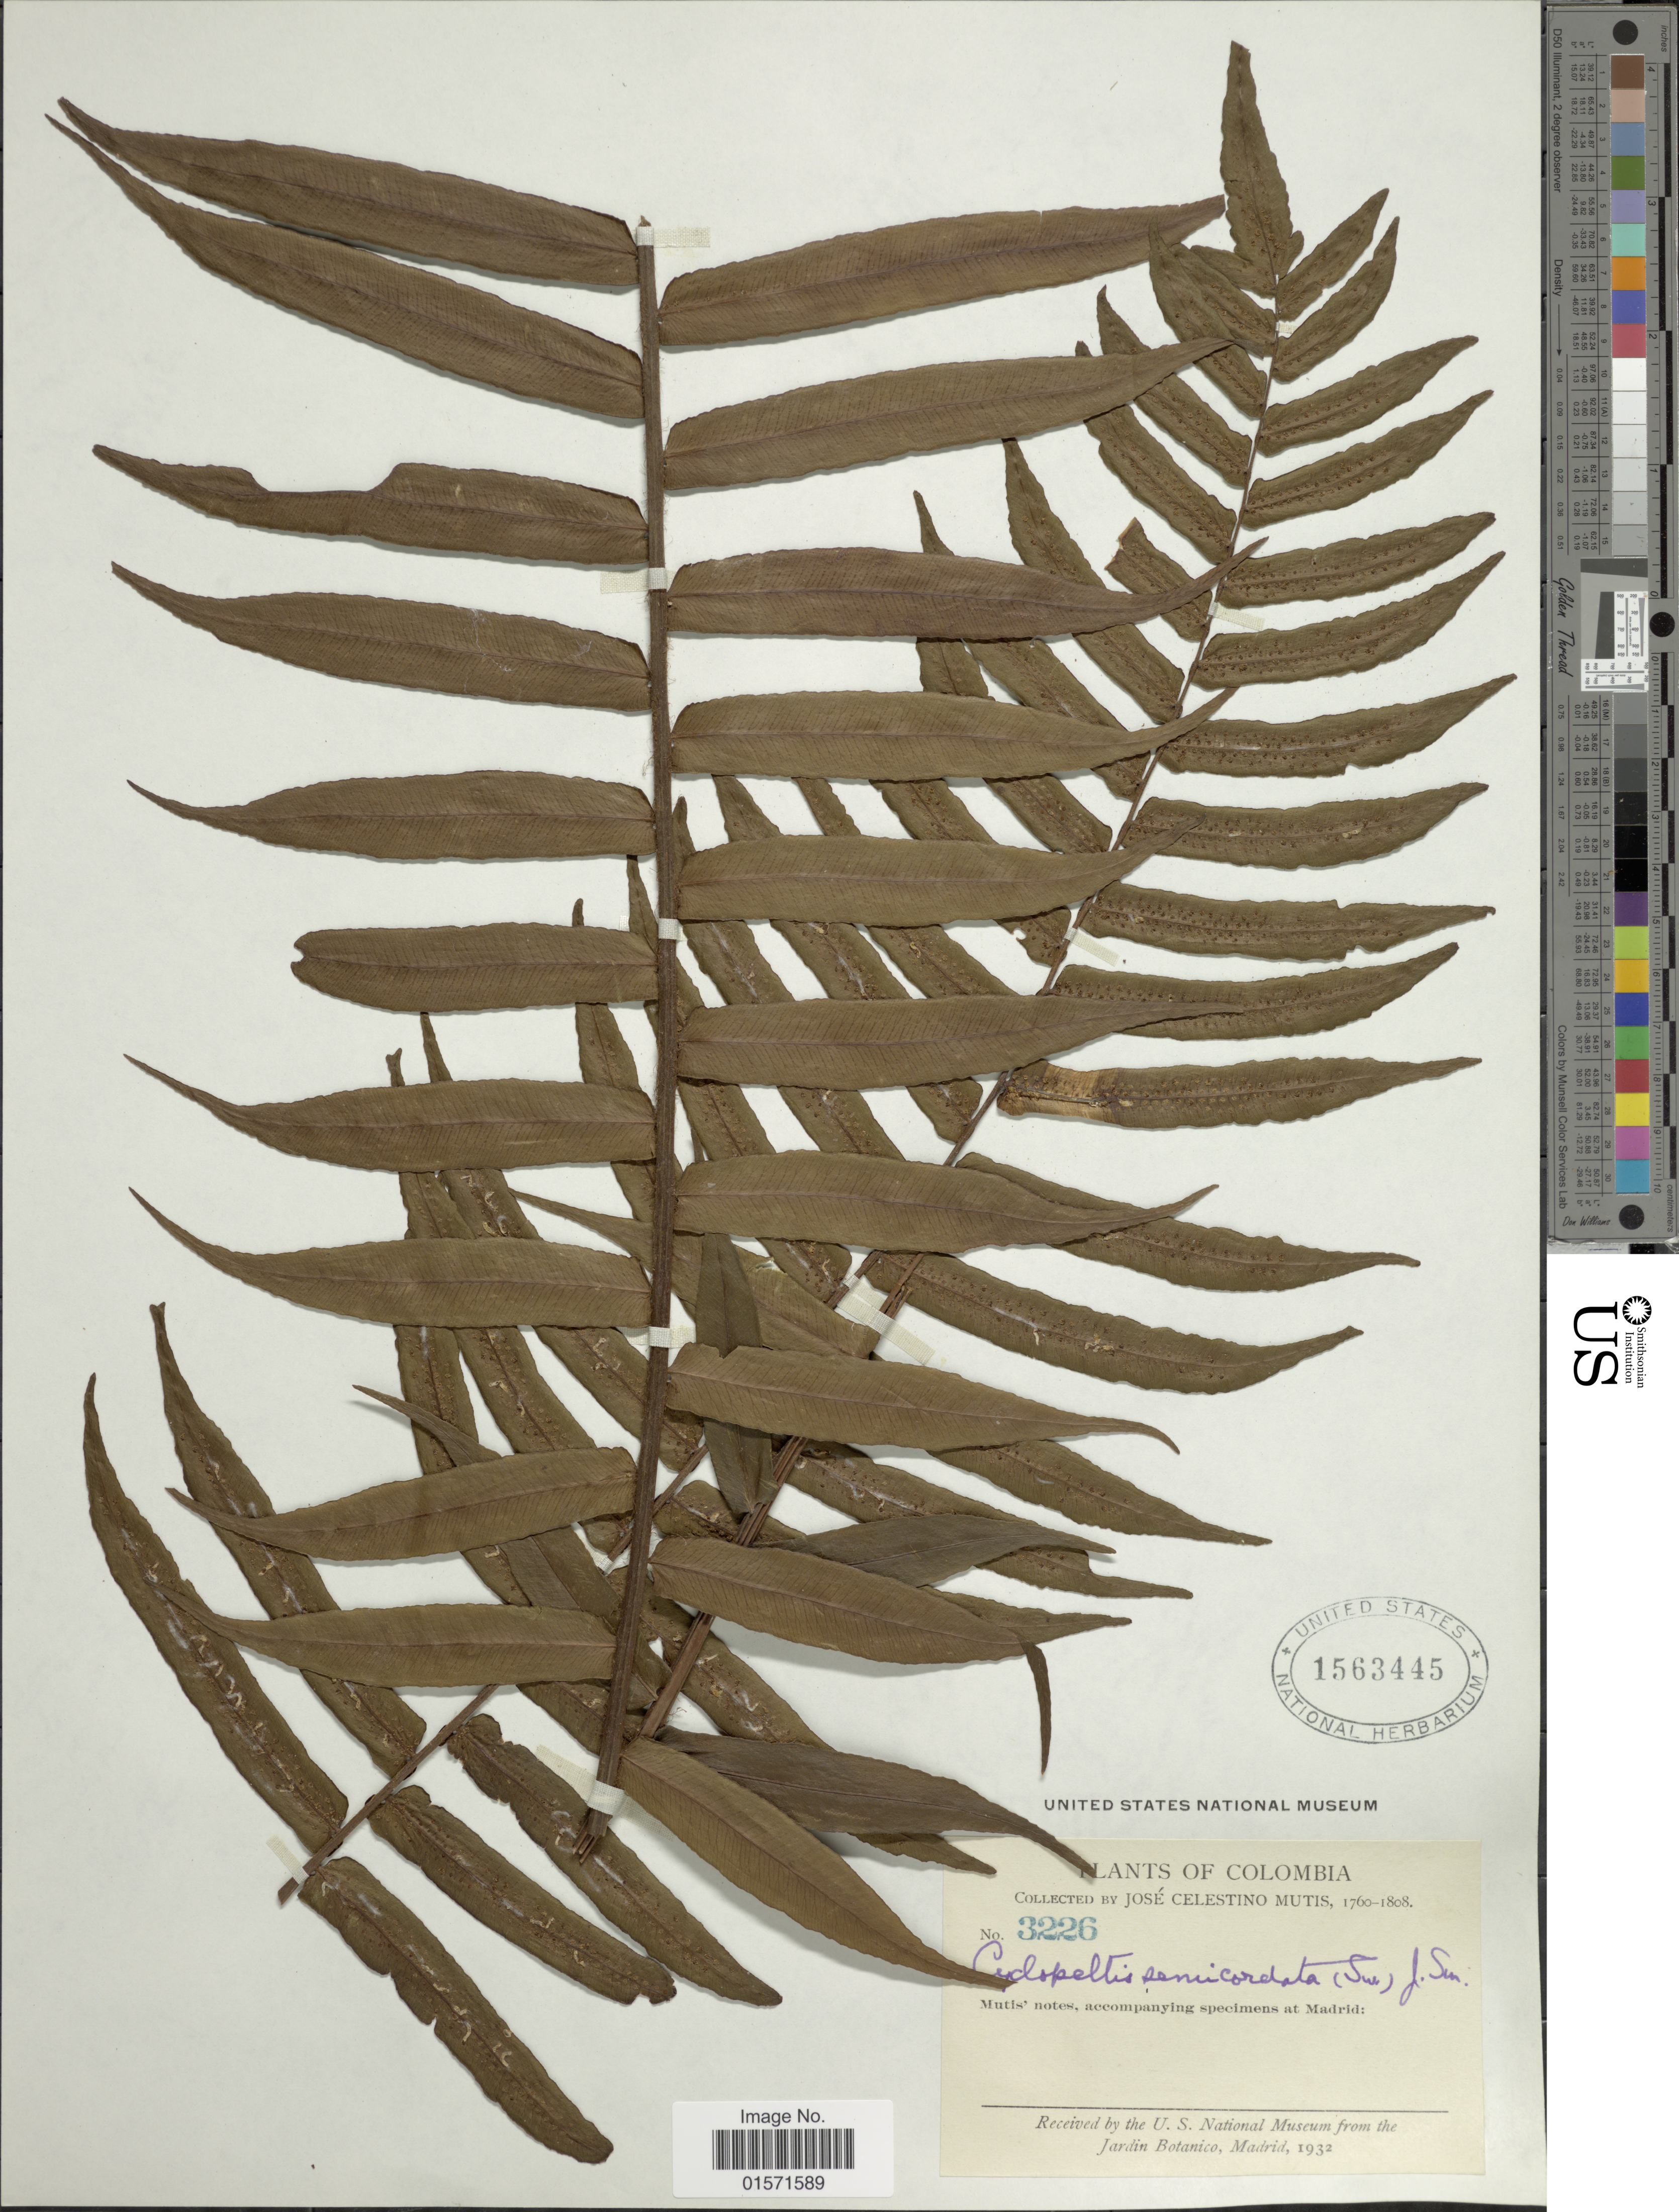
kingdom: Plantae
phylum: Tracheophyta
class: Polypodiopsida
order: Polypodiales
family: Lomariopsidaceae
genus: Cyclopeltis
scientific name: Cyclopeltis semicordata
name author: (Sw.) J. Sm.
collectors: J. C. B. Mutis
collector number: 3226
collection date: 1760/1808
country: Colombia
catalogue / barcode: US 1563445